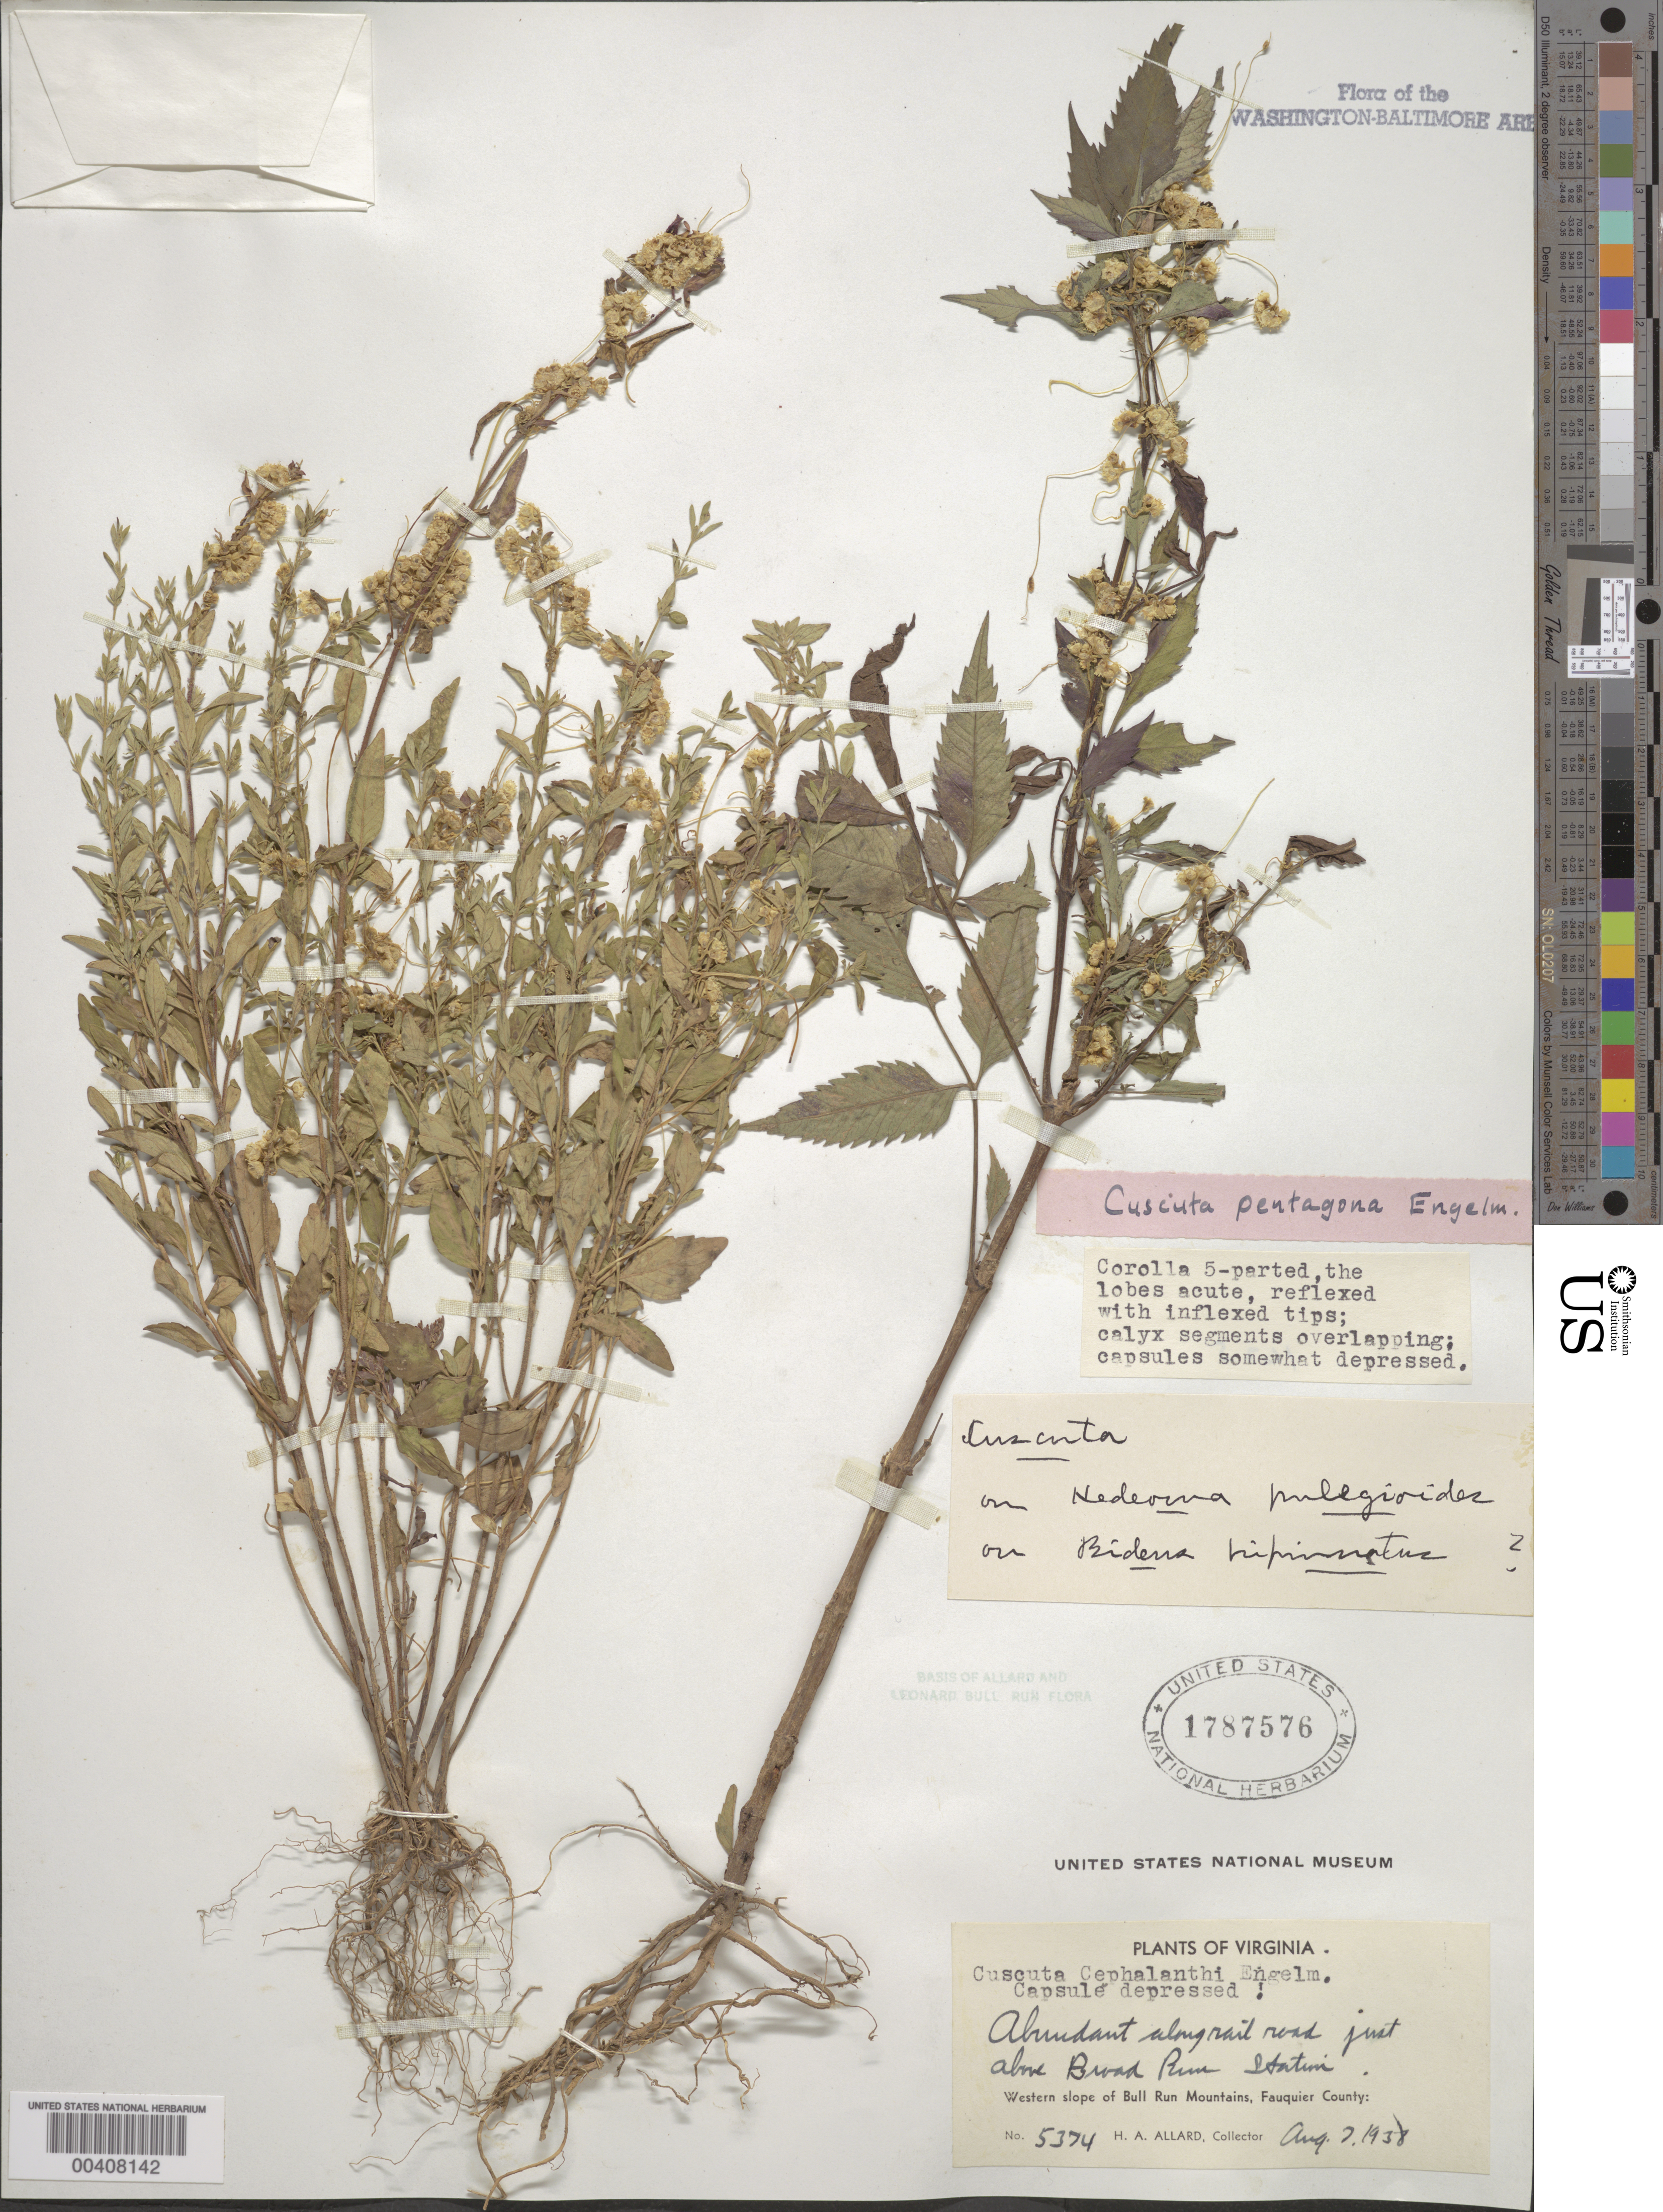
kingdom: Plantae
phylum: Tracheophyta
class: Magnoliopsida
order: Solanales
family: Convolvulaceae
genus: Cuscuta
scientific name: Cuscuta pentagona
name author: Engelm.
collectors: H. A. Allard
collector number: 5374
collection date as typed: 07 Aug 1938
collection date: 1938-08-07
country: United States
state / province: Virginia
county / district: Fauquier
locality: Western slope of Bull Run Mountains, R.R. just S above Broad Run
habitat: Along r.r.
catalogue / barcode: US 1787576